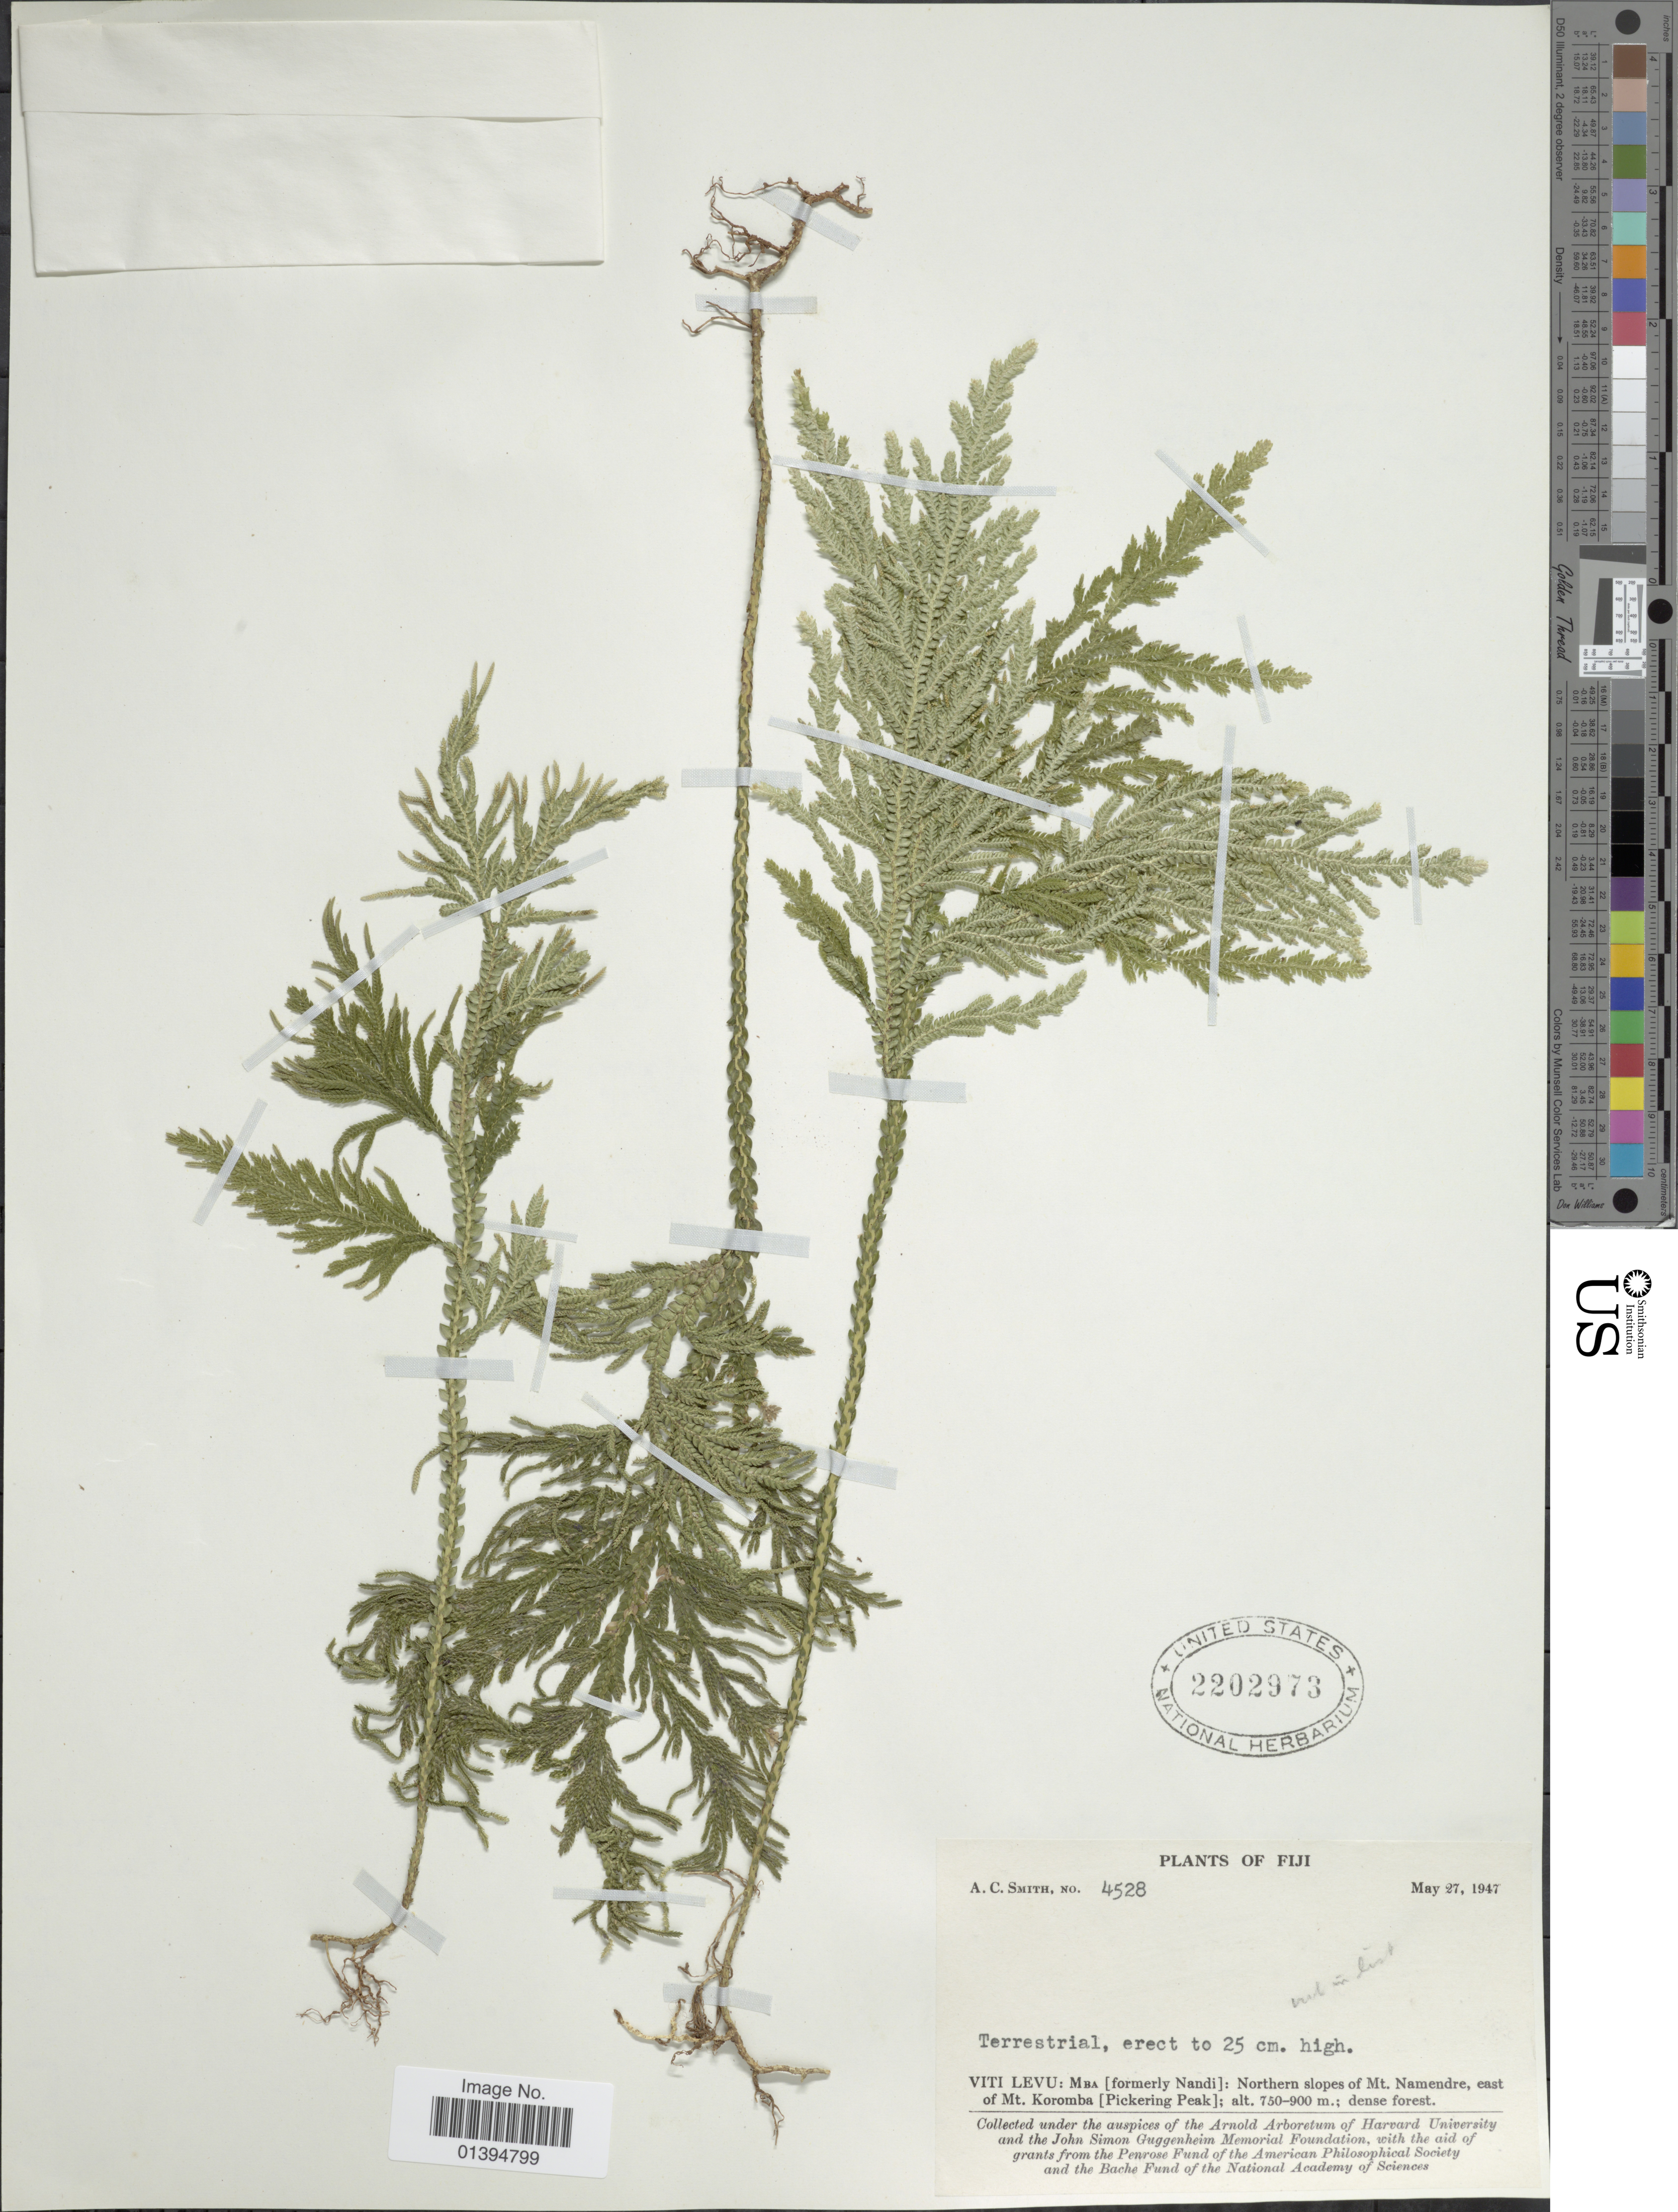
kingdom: Plantae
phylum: Tracheophyta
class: Lycopodiopsida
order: Selaginellales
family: Selaginellaceae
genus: Selaginella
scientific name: Selaginella sp.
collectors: A. C. Smith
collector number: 4528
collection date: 1947-05-27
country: Fiji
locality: Viti Levu: Mba [formerly Nandi]: northern slopes of Mt. Namendre, East of Mt. Koromba [Pickering Peak]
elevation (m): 750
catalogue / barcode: US 2202973